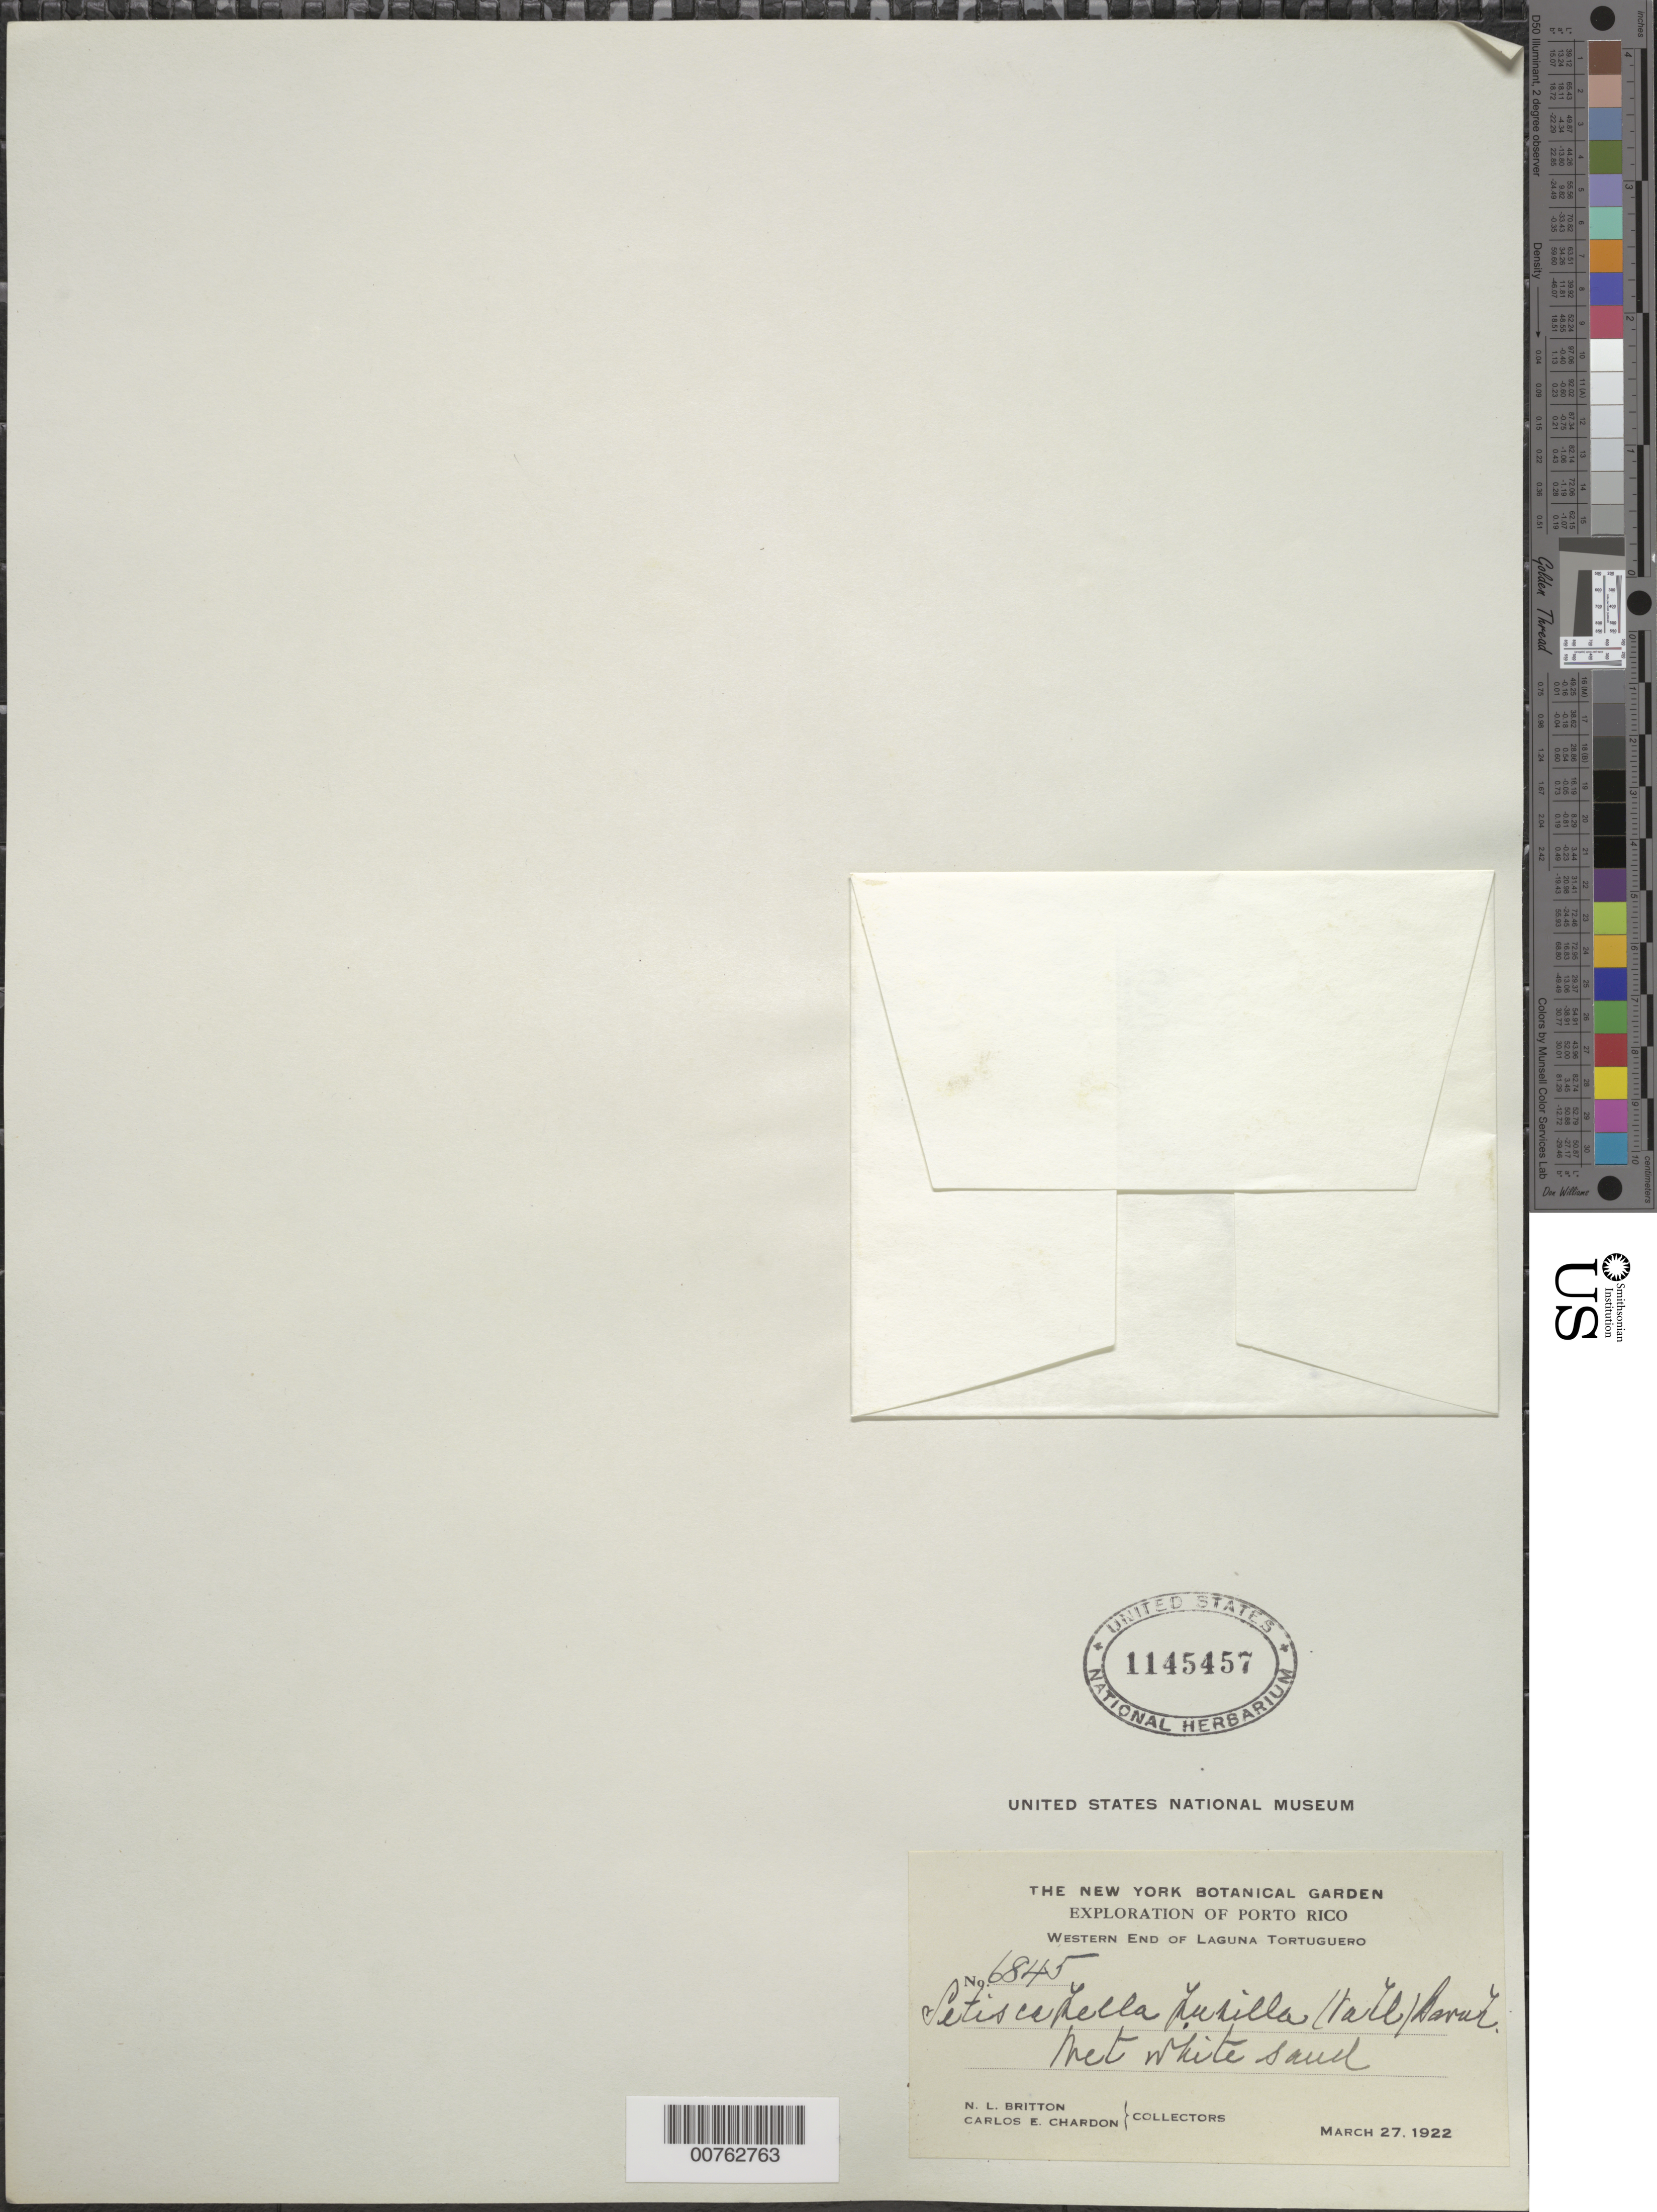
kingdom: Plantae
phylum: Tracheophyta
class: Magnoliopsida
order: Lamiales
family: Lentibulariaceae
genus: Utricularia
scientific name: Utricularia pusilla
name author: Vahl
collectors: N. Britton & C. E. Chardón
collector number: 6845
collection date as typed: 27 Mar 1922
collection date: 1922-03-27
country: Puerto Rico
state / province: Manatí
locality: Western end of Laguna Tortuguero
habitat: Wet white sand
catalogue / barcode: US 1145457